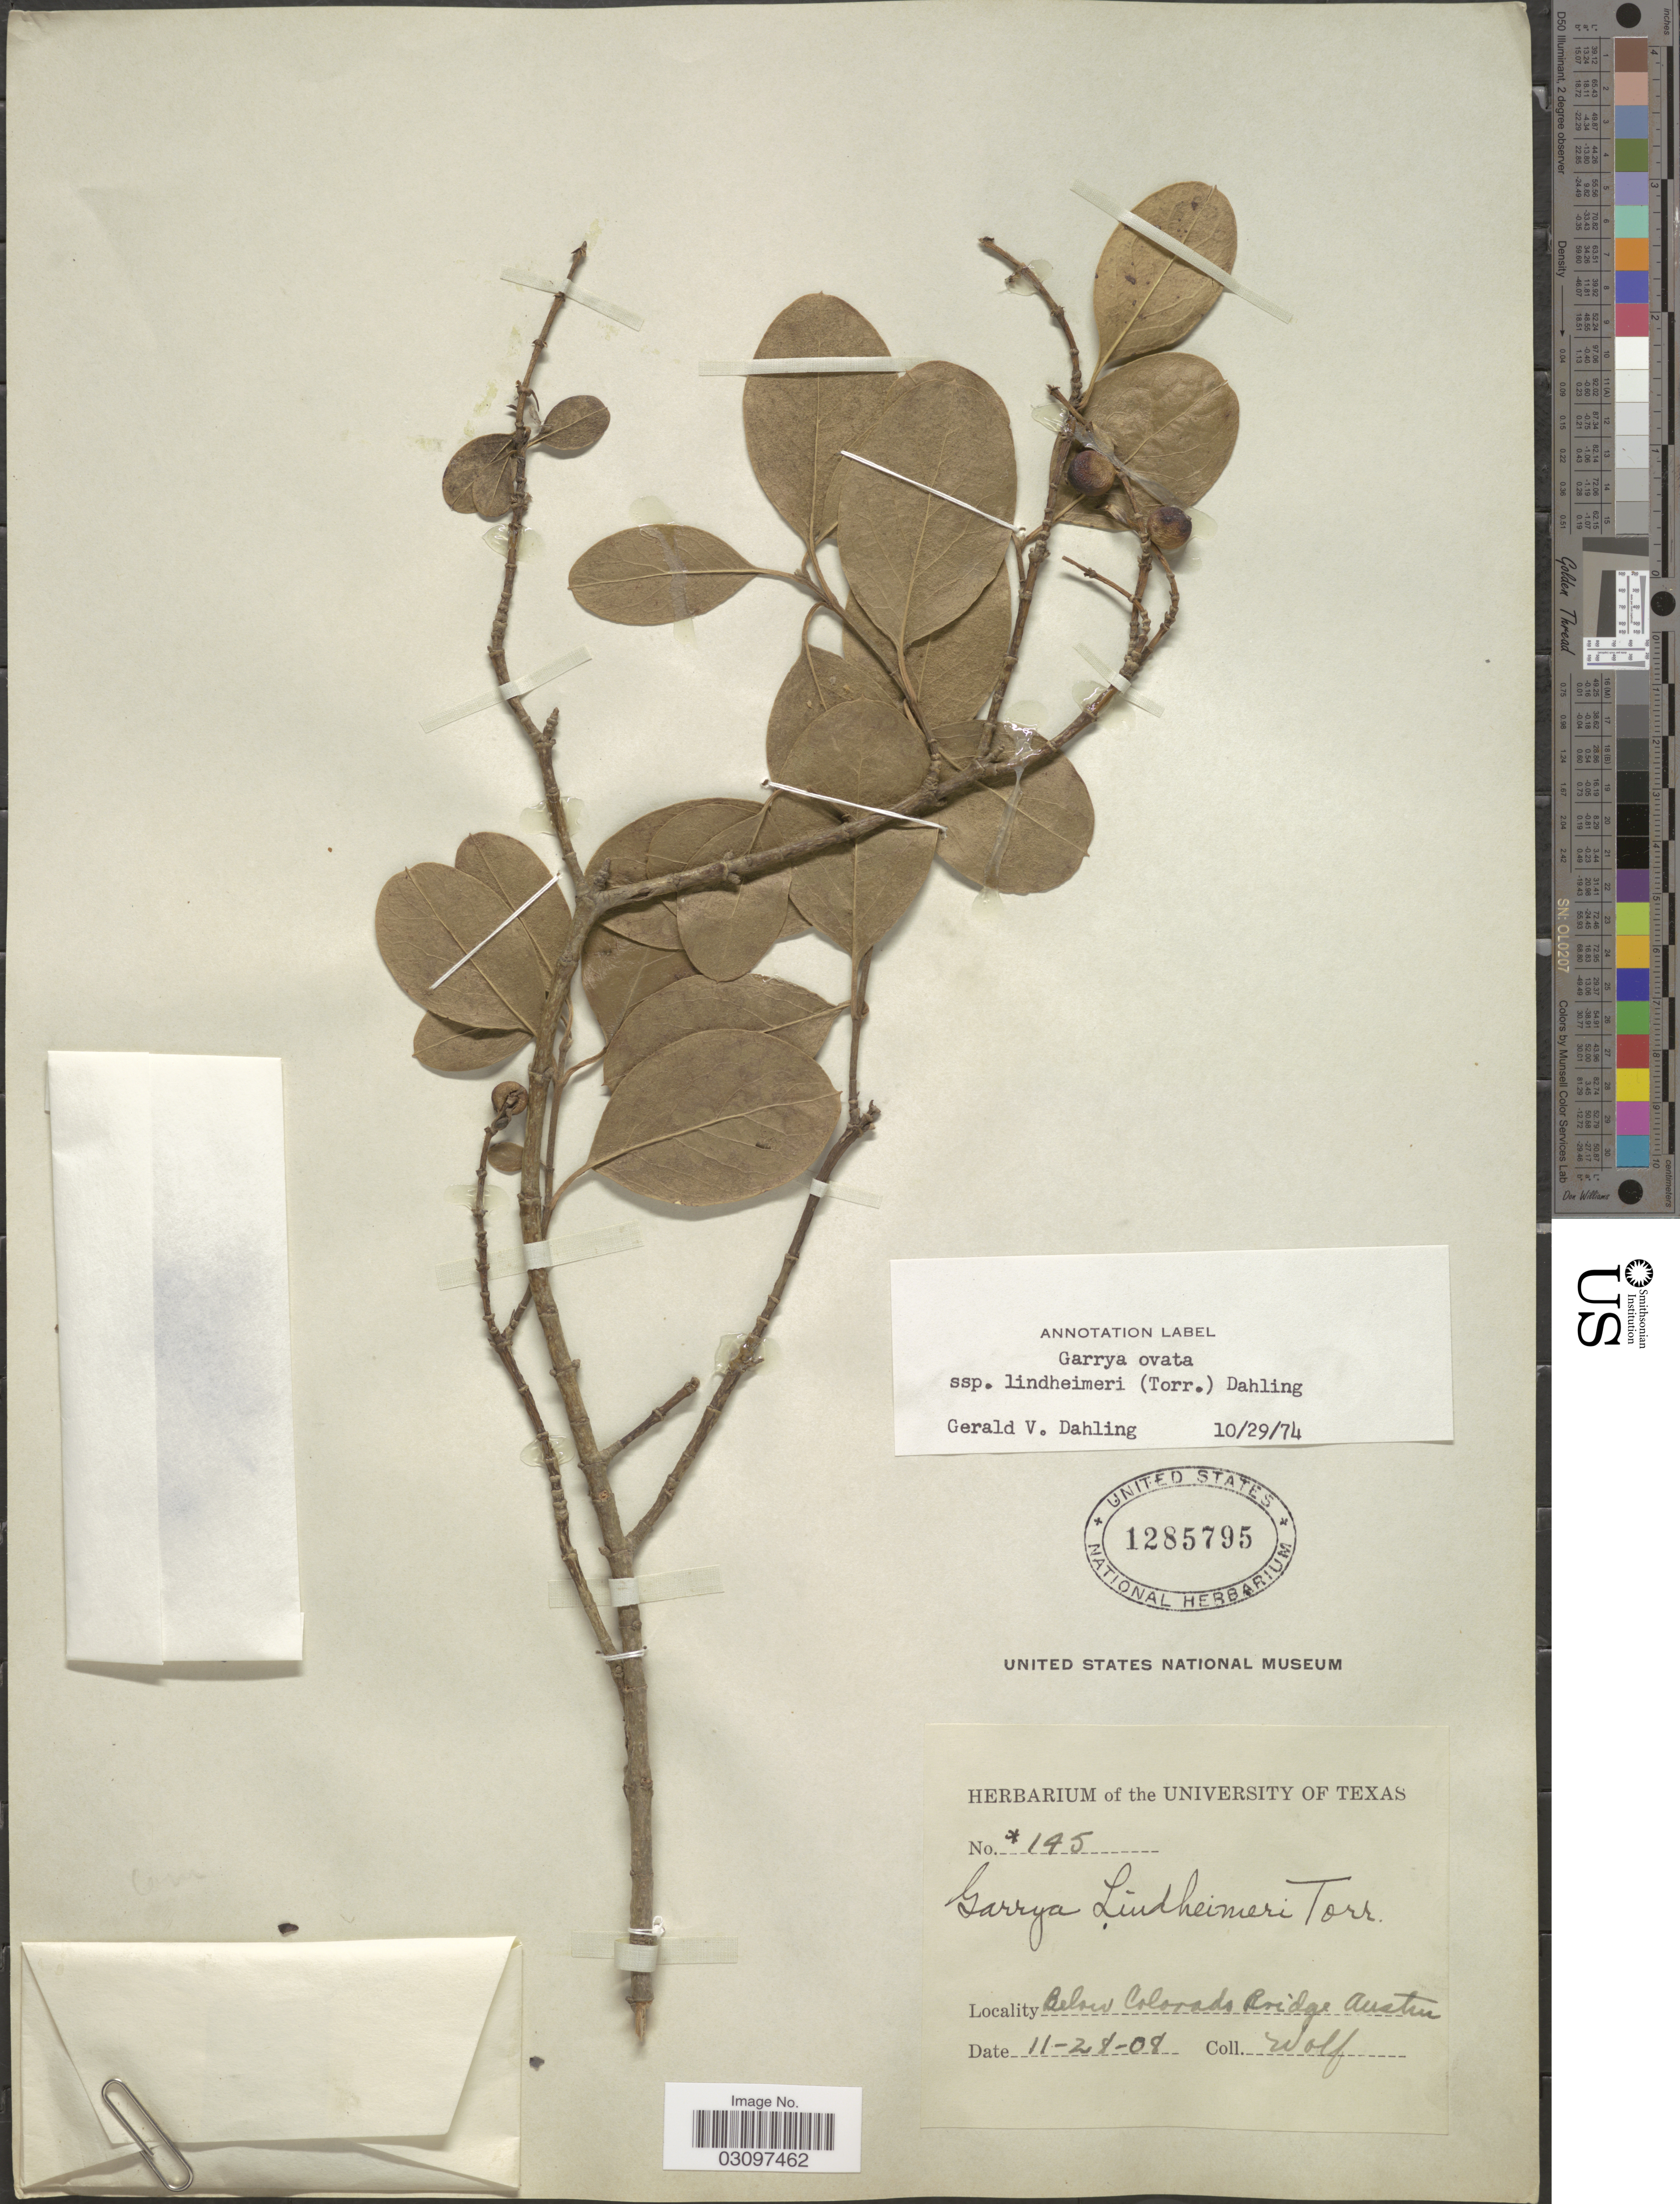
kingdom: Plantae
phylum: Tracheophyta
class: Magnoliopsida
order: Garryales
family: Garryaceae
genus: Garrya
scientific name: Garrya ovata subsp. lindheimeri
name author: (Torr.) Dahling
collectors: -- Wolf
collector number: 145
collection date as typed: Transcribed d/m/y: 28/11/8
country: United States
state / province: Texas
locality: Below Colorado Bridge, Austin.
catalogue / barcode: US 1285795